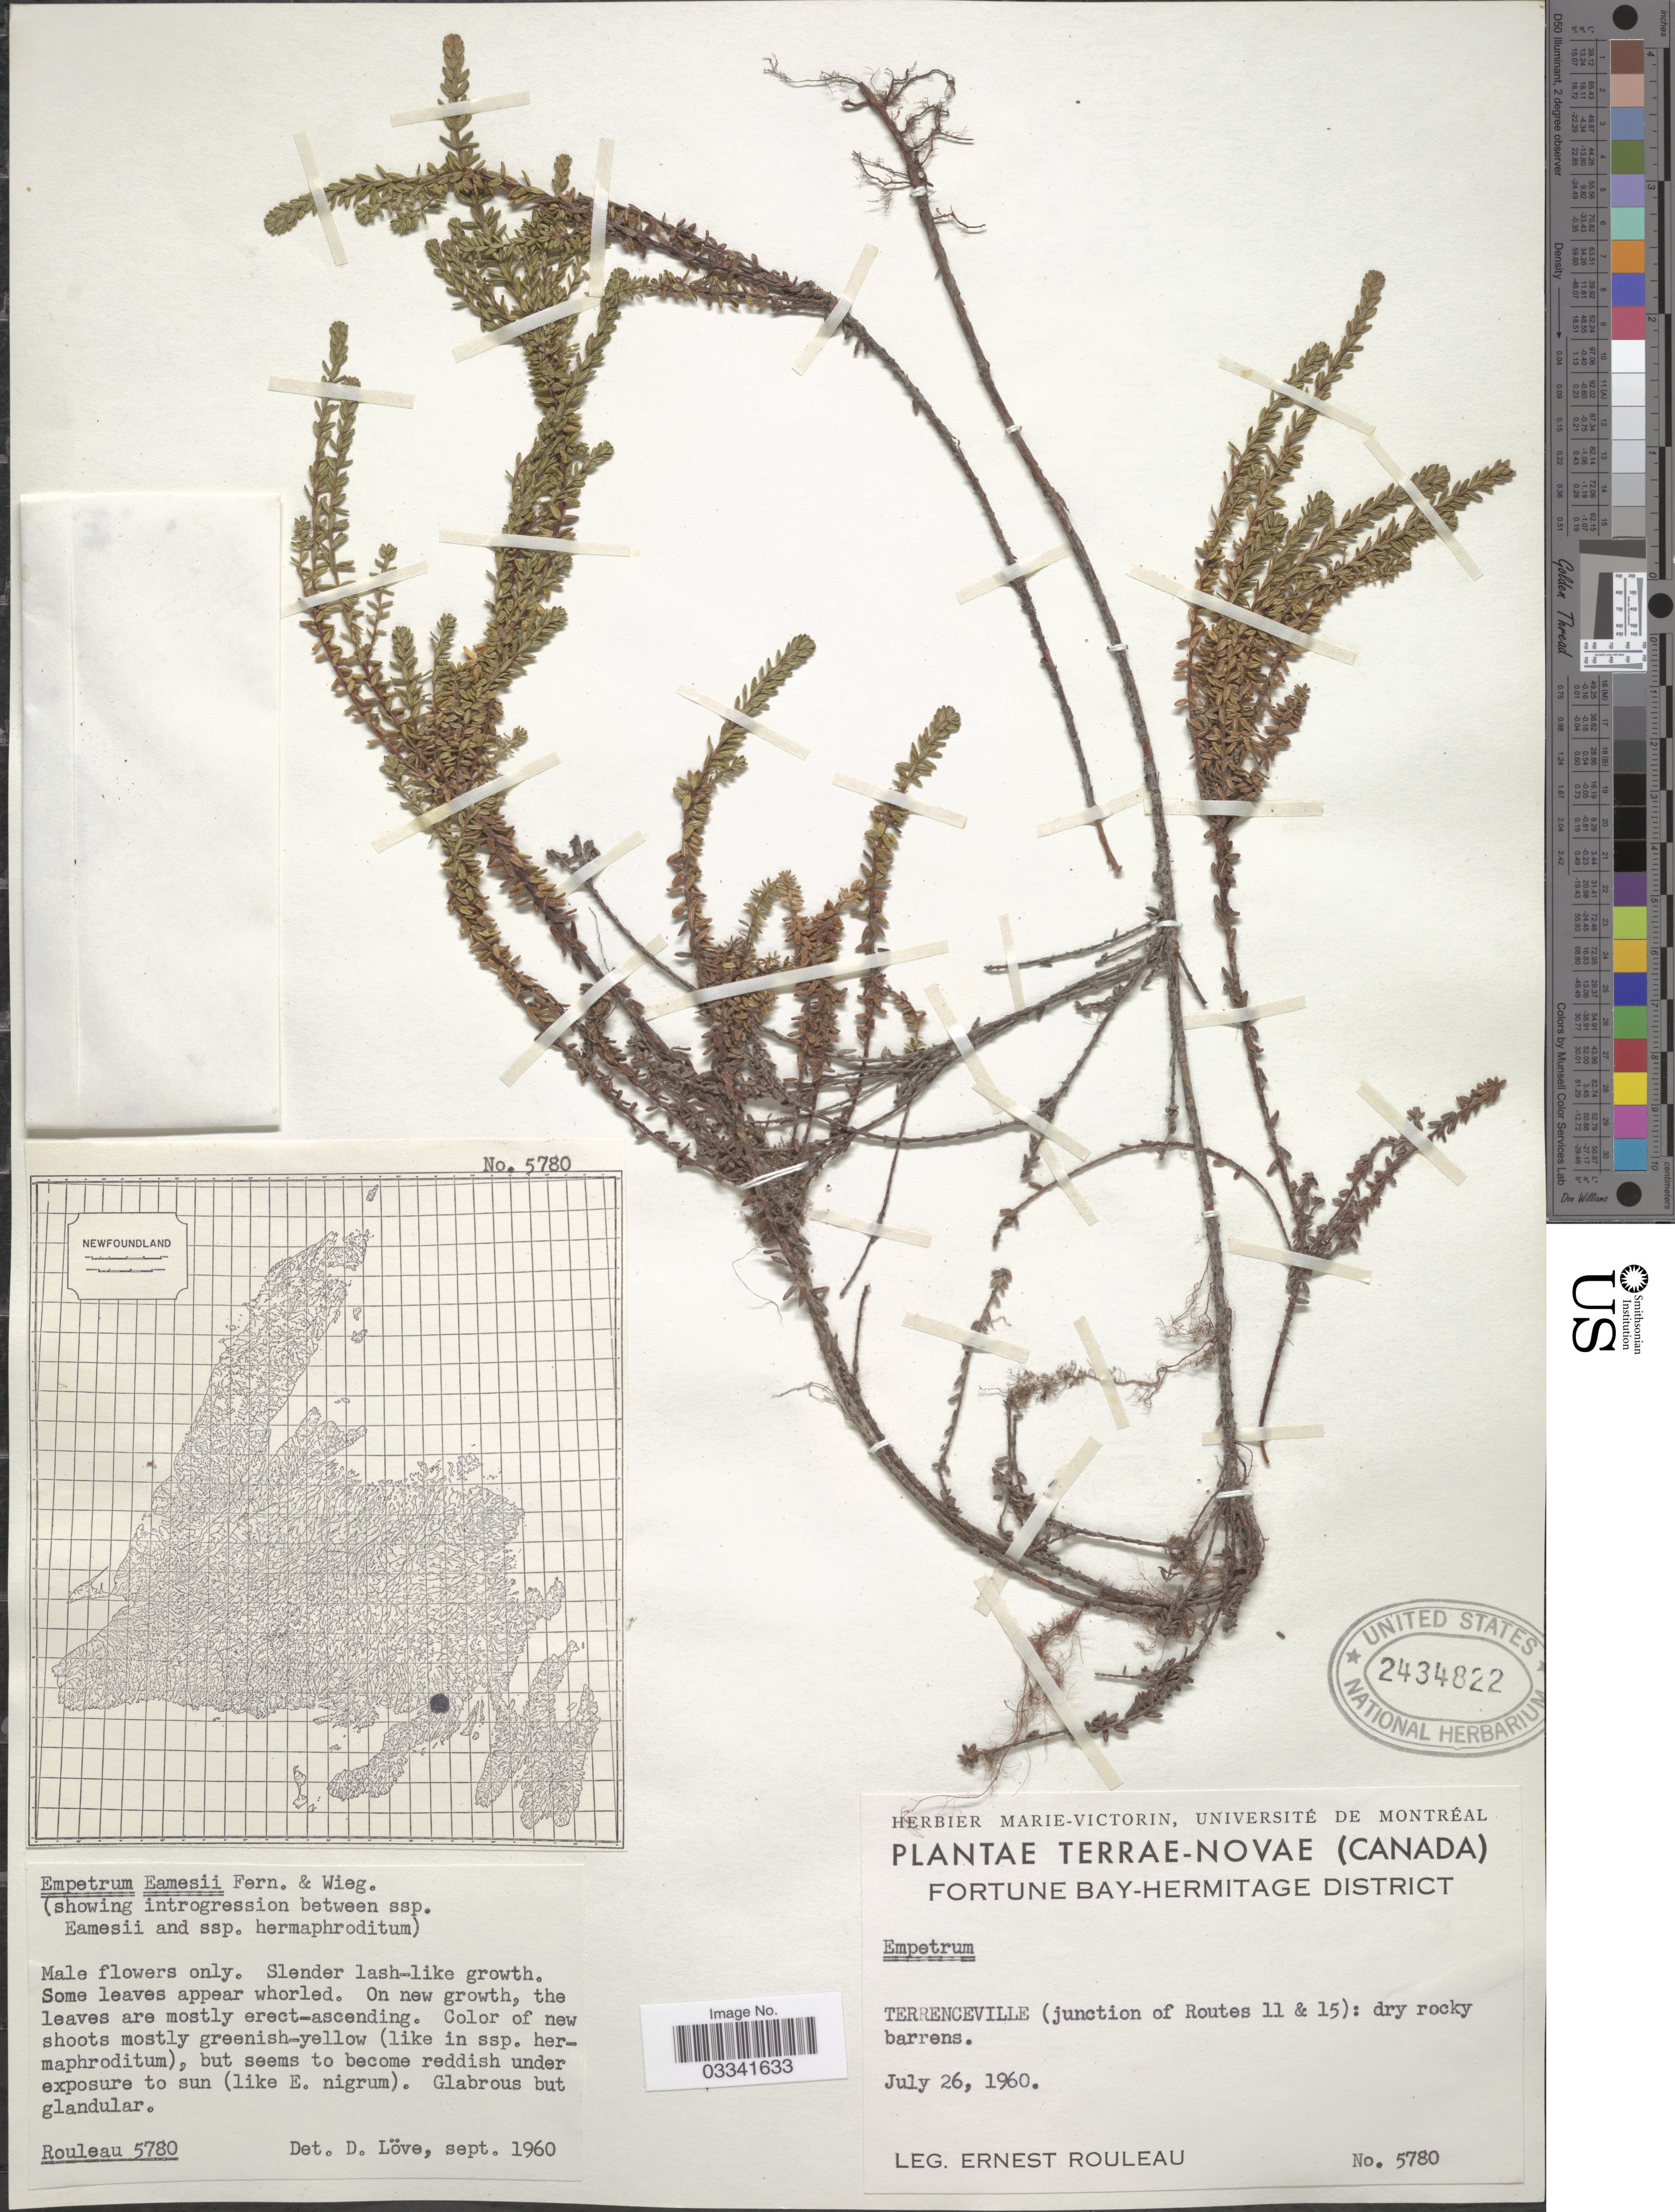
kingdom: Plantae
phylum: Tracheophyta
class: Magnoliopsida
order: Ericales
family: Ericaceae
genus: Empetrum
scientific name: Empetrum eamesii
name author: Fernald & Wiegand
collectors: J. Rouleau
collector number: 5780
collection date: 1960-07-26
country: Canada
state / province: Newfoundland and Labrador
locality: Terrae - Novae. Fortune Bay-Hermitage District. Terrenceville (junction of Routes 11 & 15).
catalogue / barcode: US 2434822